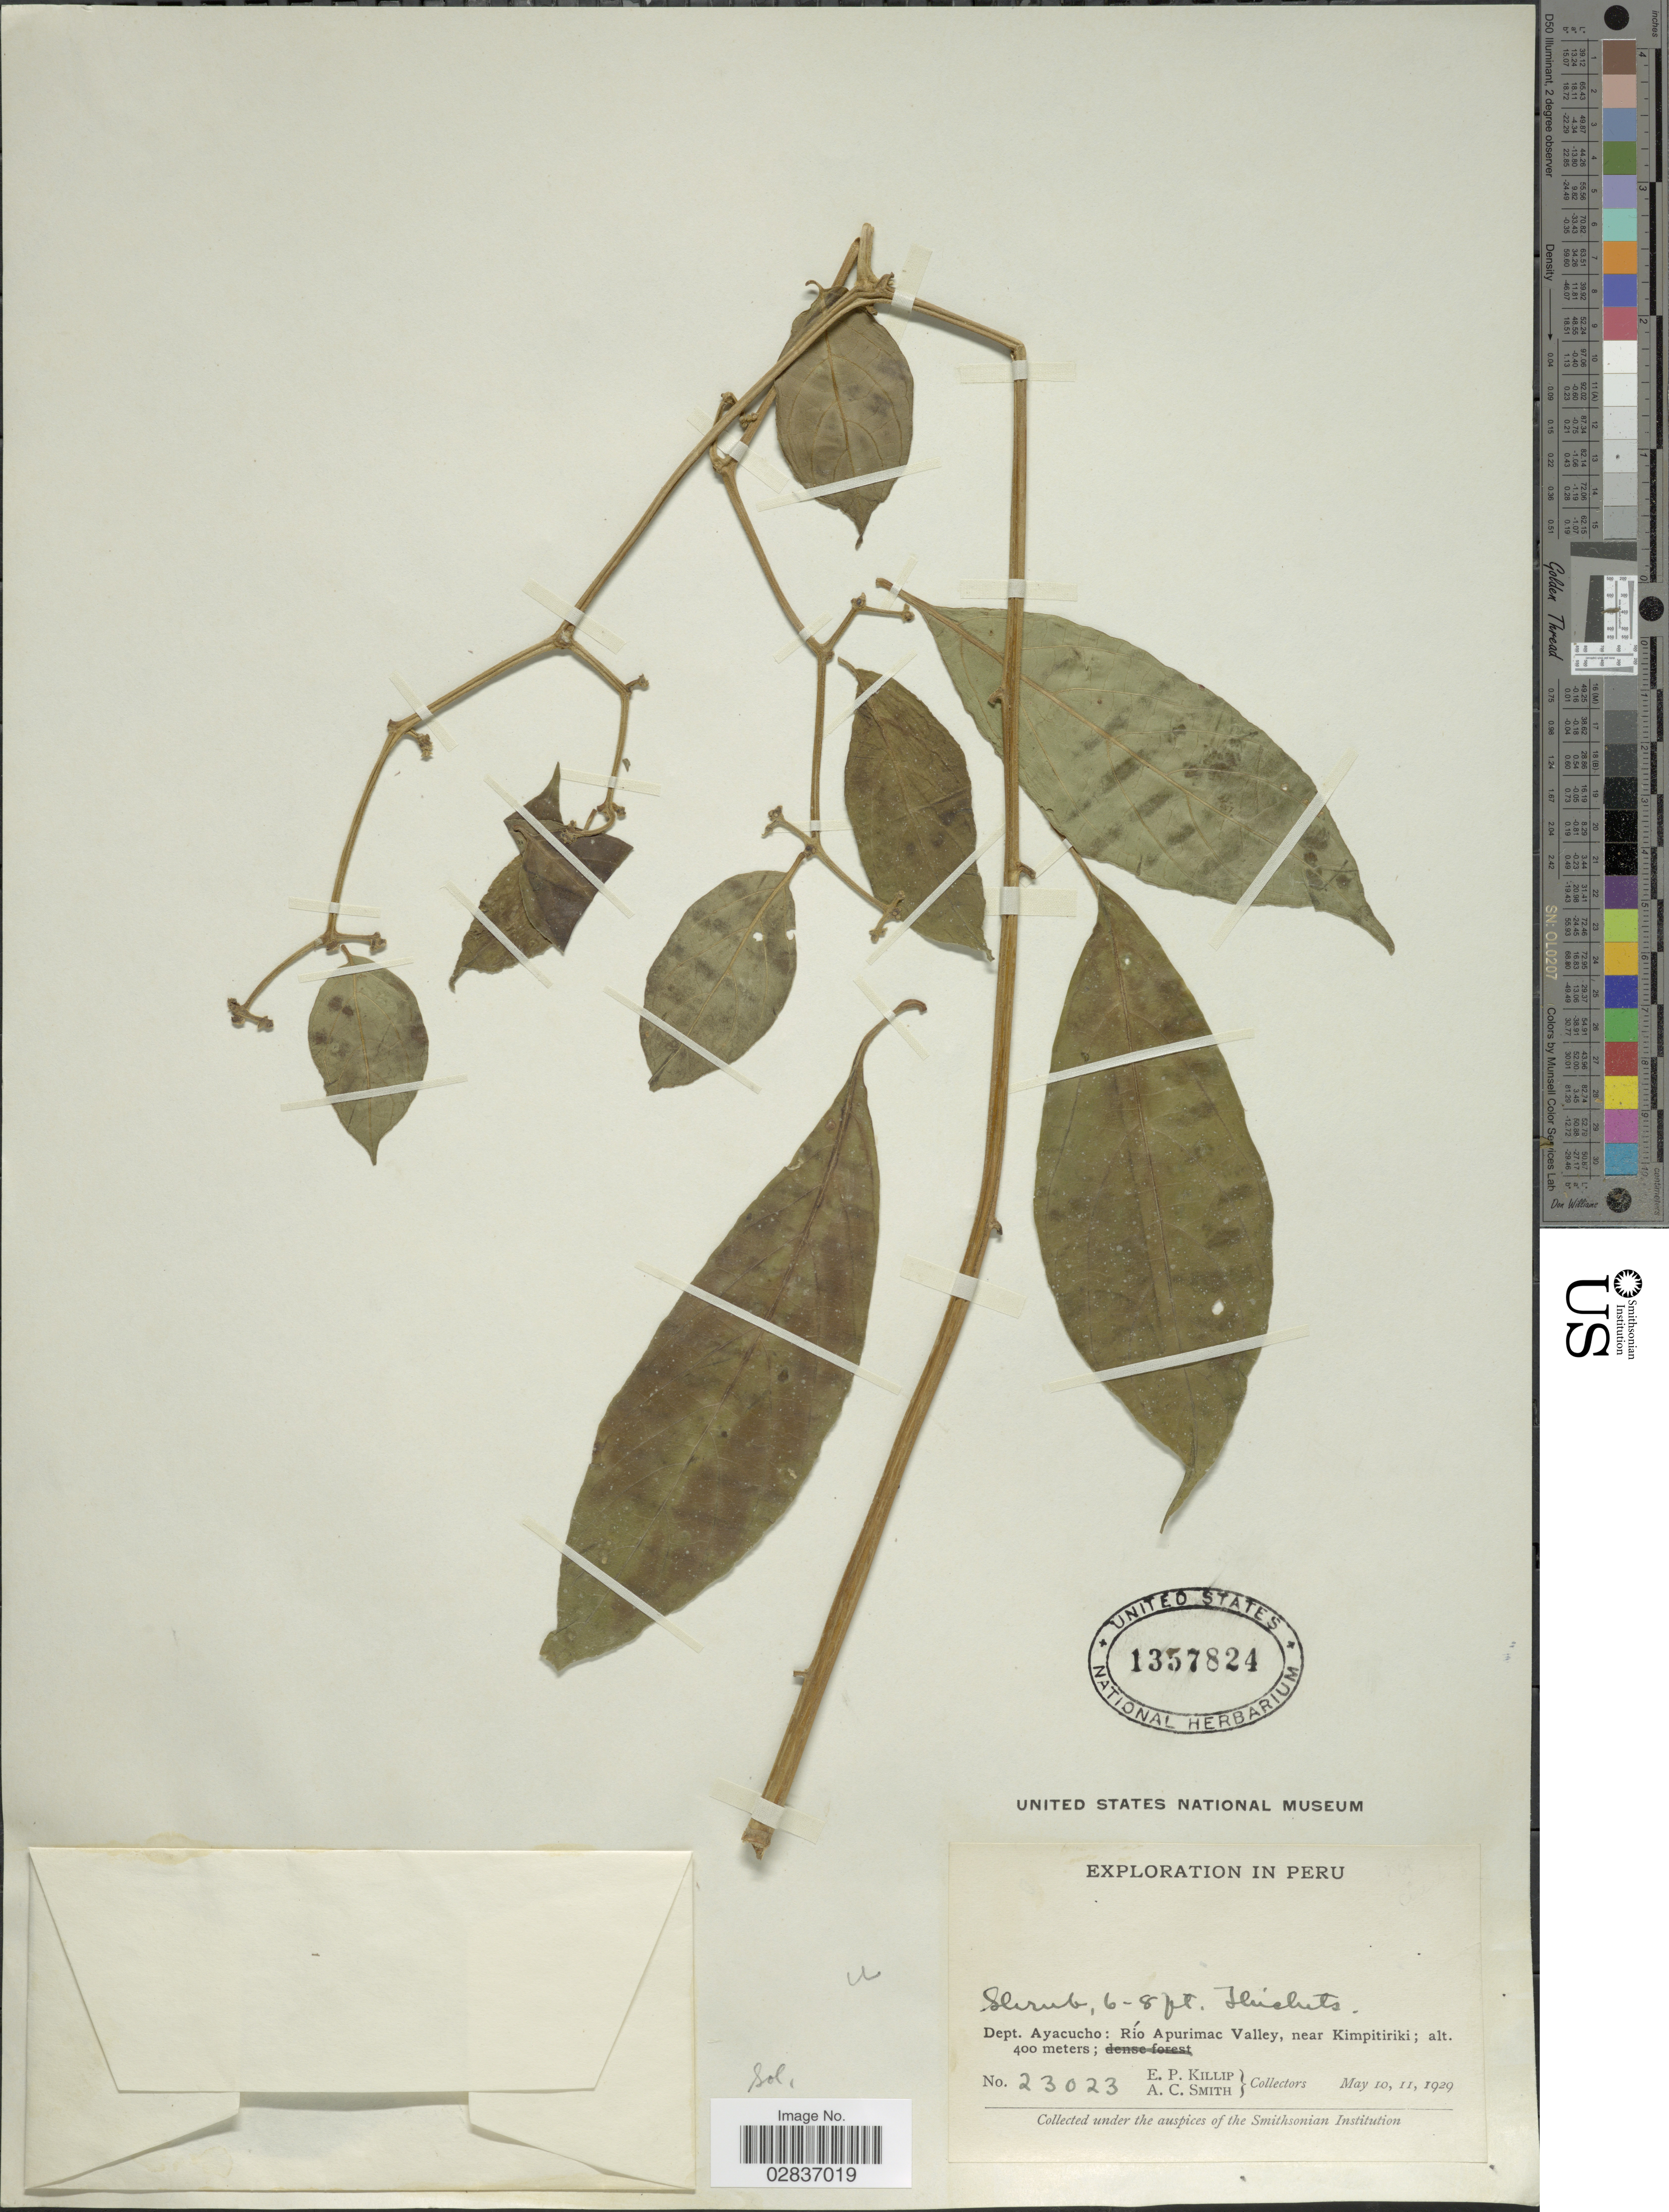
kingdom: Plantae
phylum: Tracheophyta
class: Magnoliopsida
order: Solanales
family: Solanaceae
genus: Solanum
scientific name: Solanum sp.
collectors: E. P. Killip & A. C. Smith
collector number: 23023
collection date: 1929-05-10/1929-05-11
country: Peru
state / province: Ayacucho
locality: Dept. Ayacucho: Río Apurimac Valley, near Kimpitiriki.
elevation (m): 400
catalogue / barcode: US 1357824